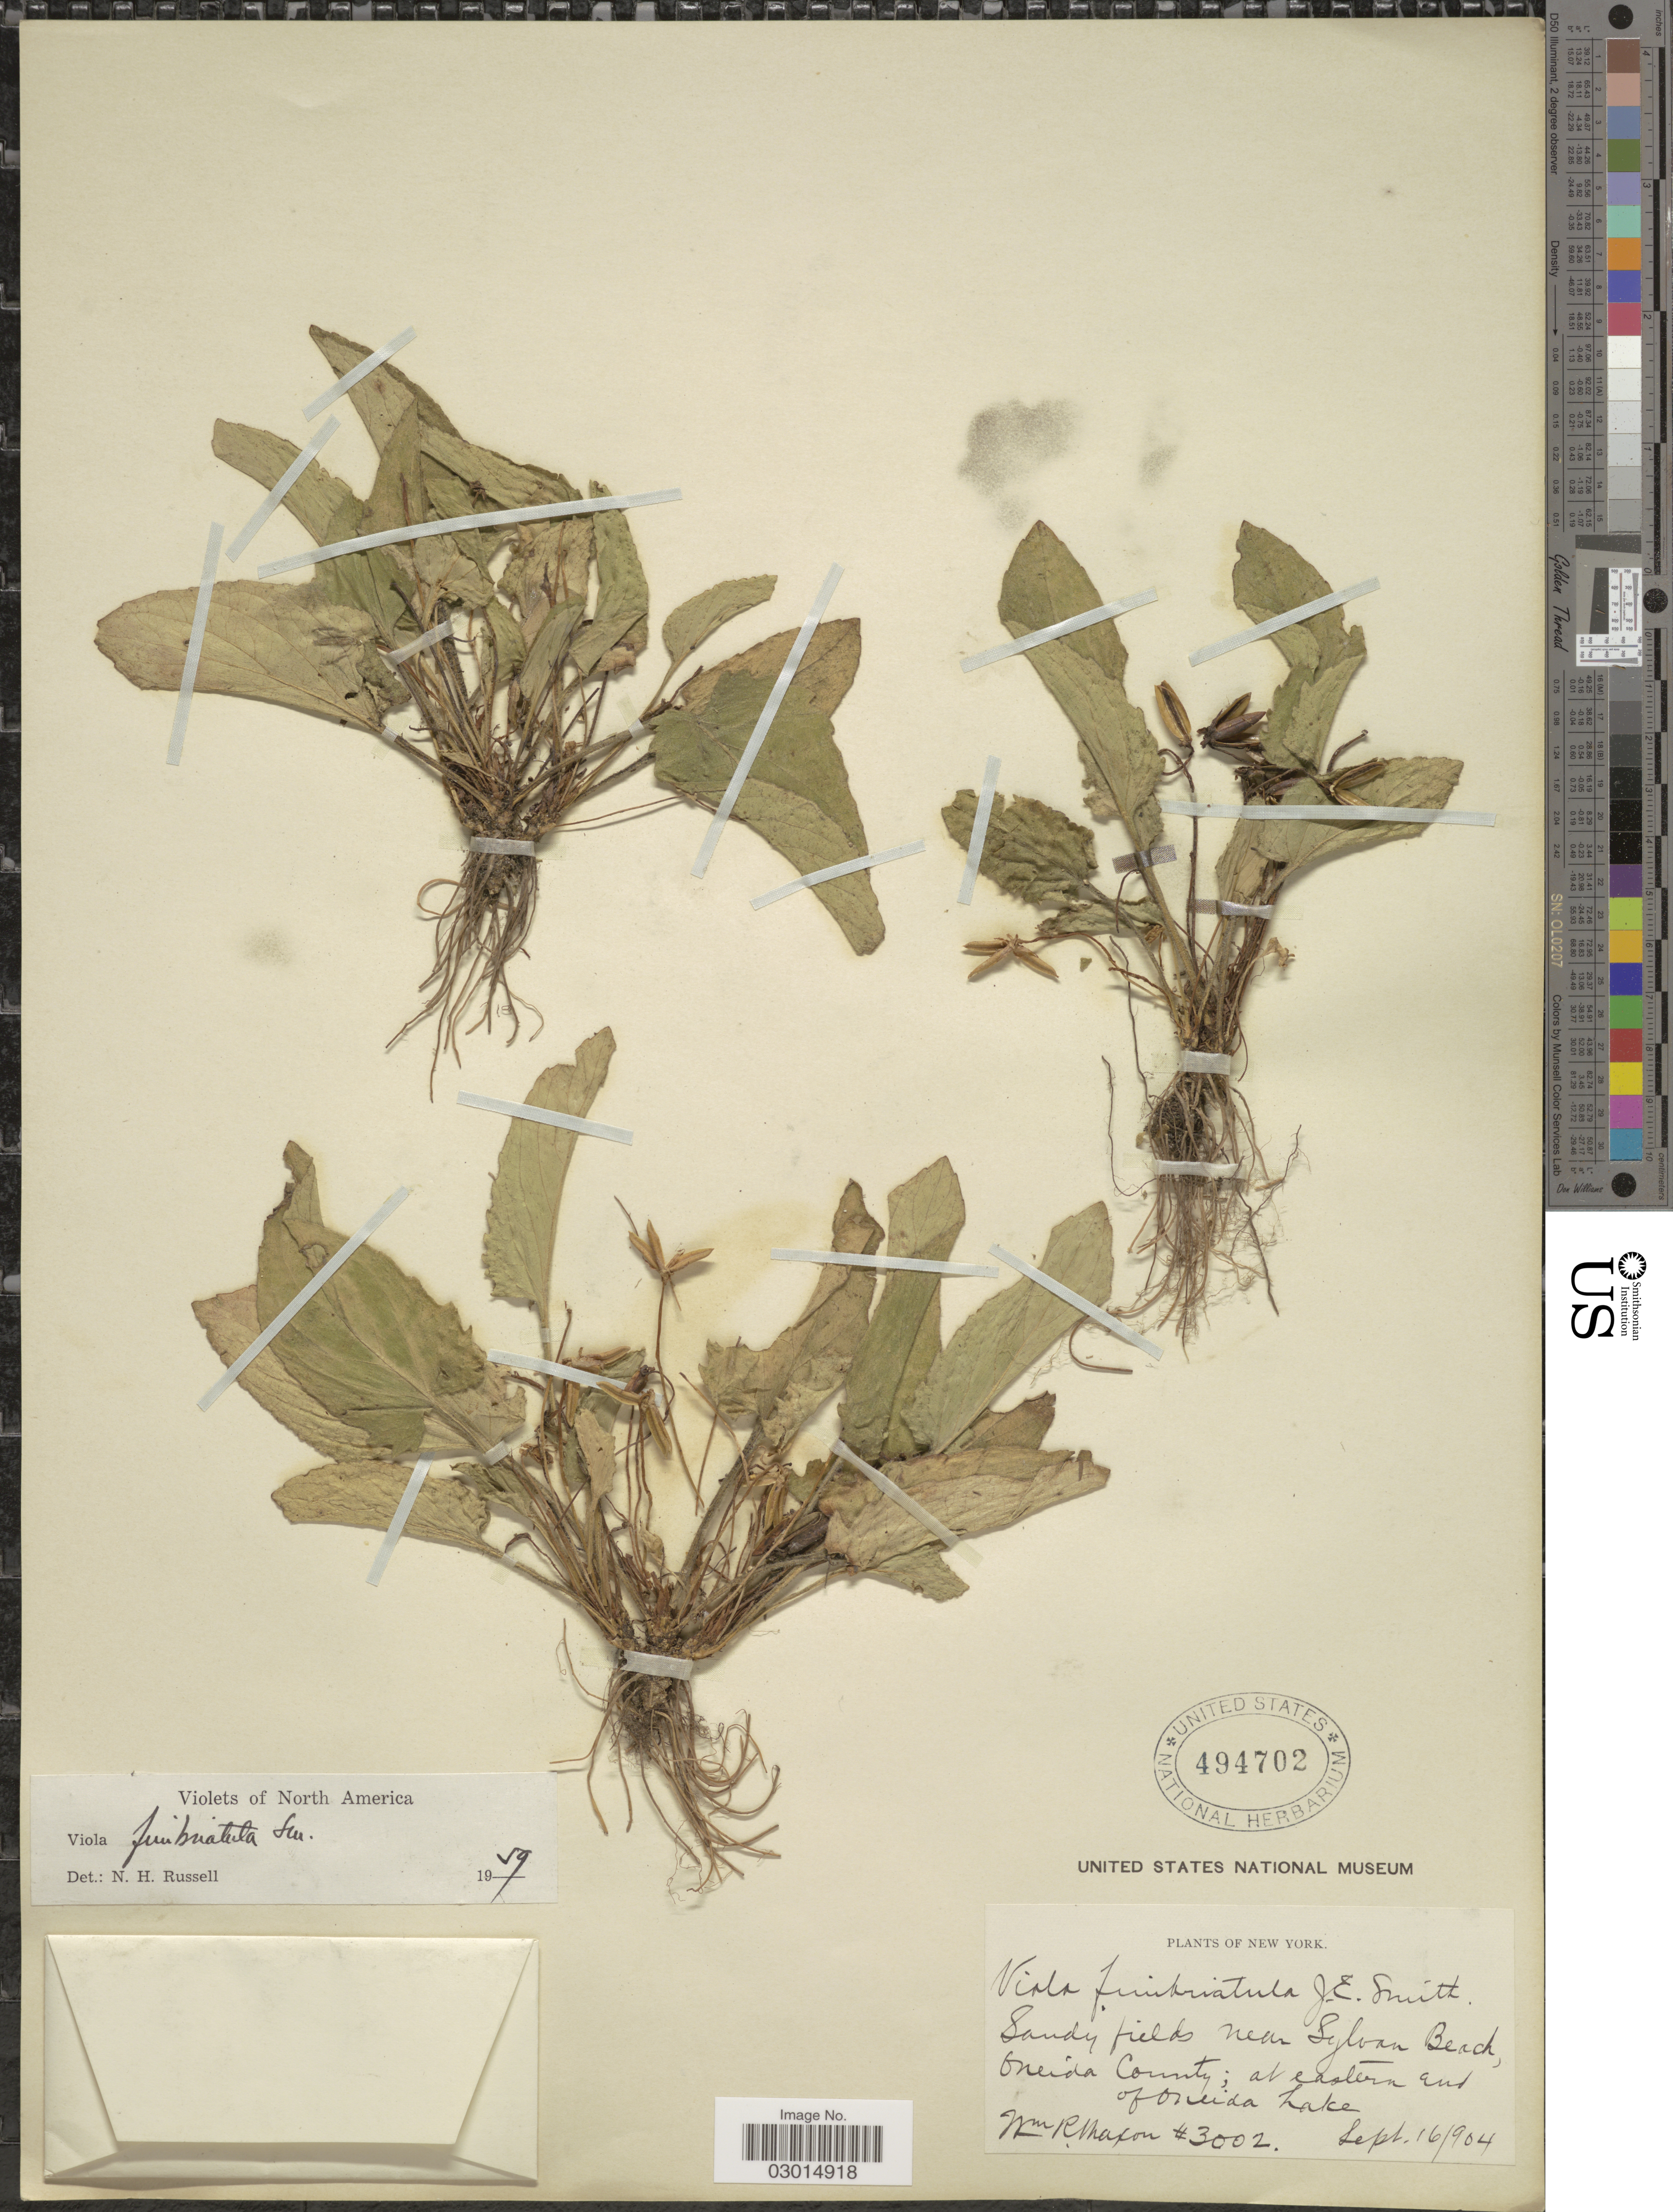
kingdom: Plantae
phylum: Tracheophyta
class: Magnoliopsida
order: Malpighiales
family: Violaceae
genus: Viola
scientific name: Viola fimbriatula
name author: Small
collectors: W. R. Maxon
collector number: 3002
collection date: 1904-09-16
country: United States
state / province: New York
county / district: Oneida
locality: Sandy fields near Sylvan Beach, Oneida County; at eastern end of Oneida Lake.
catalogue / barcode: US 494702